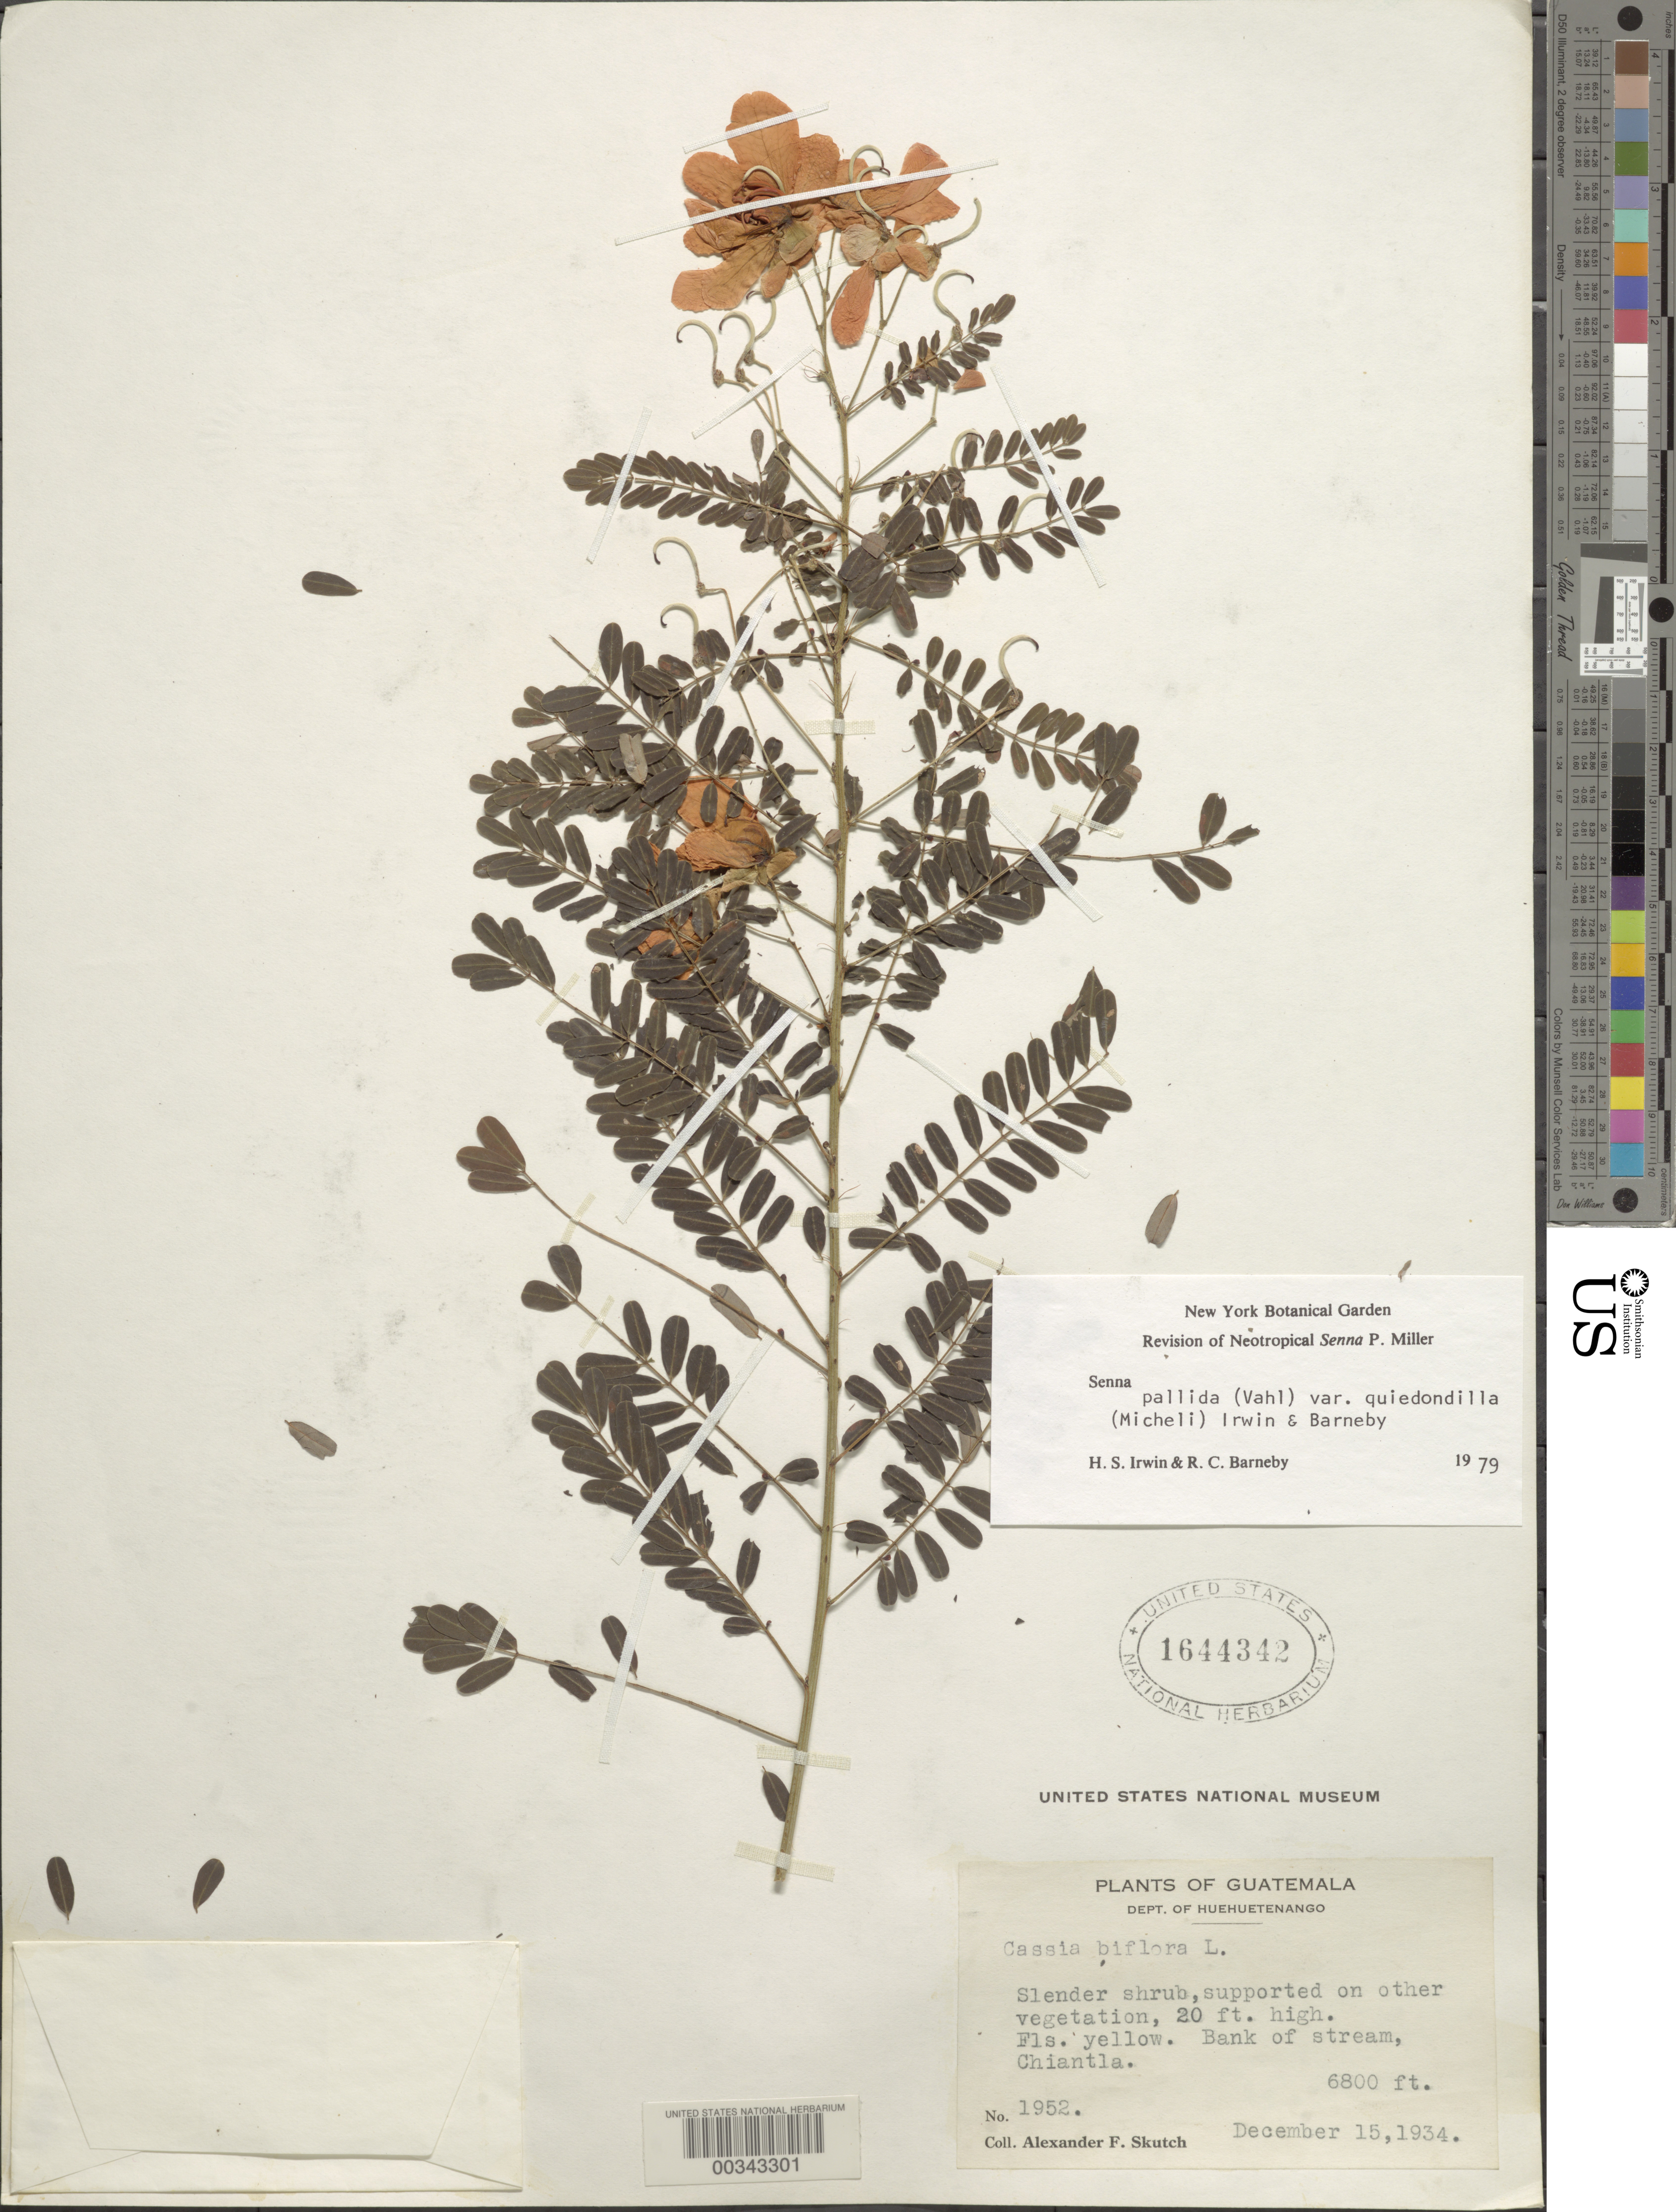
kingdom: Plantae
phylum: Tracheophyta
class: Magnoliopsida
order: Fabales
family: Fabaceae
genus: Senna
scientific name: Senna pallida var. quiedondilla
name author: (Micheli) H.S. Irwin & Barneby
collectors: A. F. Skutch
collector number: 1952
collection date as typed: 15 Dec 1934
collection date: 1934-12-15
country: Guatemala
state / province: Huehuetenango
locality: Chiantla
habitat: Bank of stream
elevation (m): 2073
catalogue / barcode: US 1644342